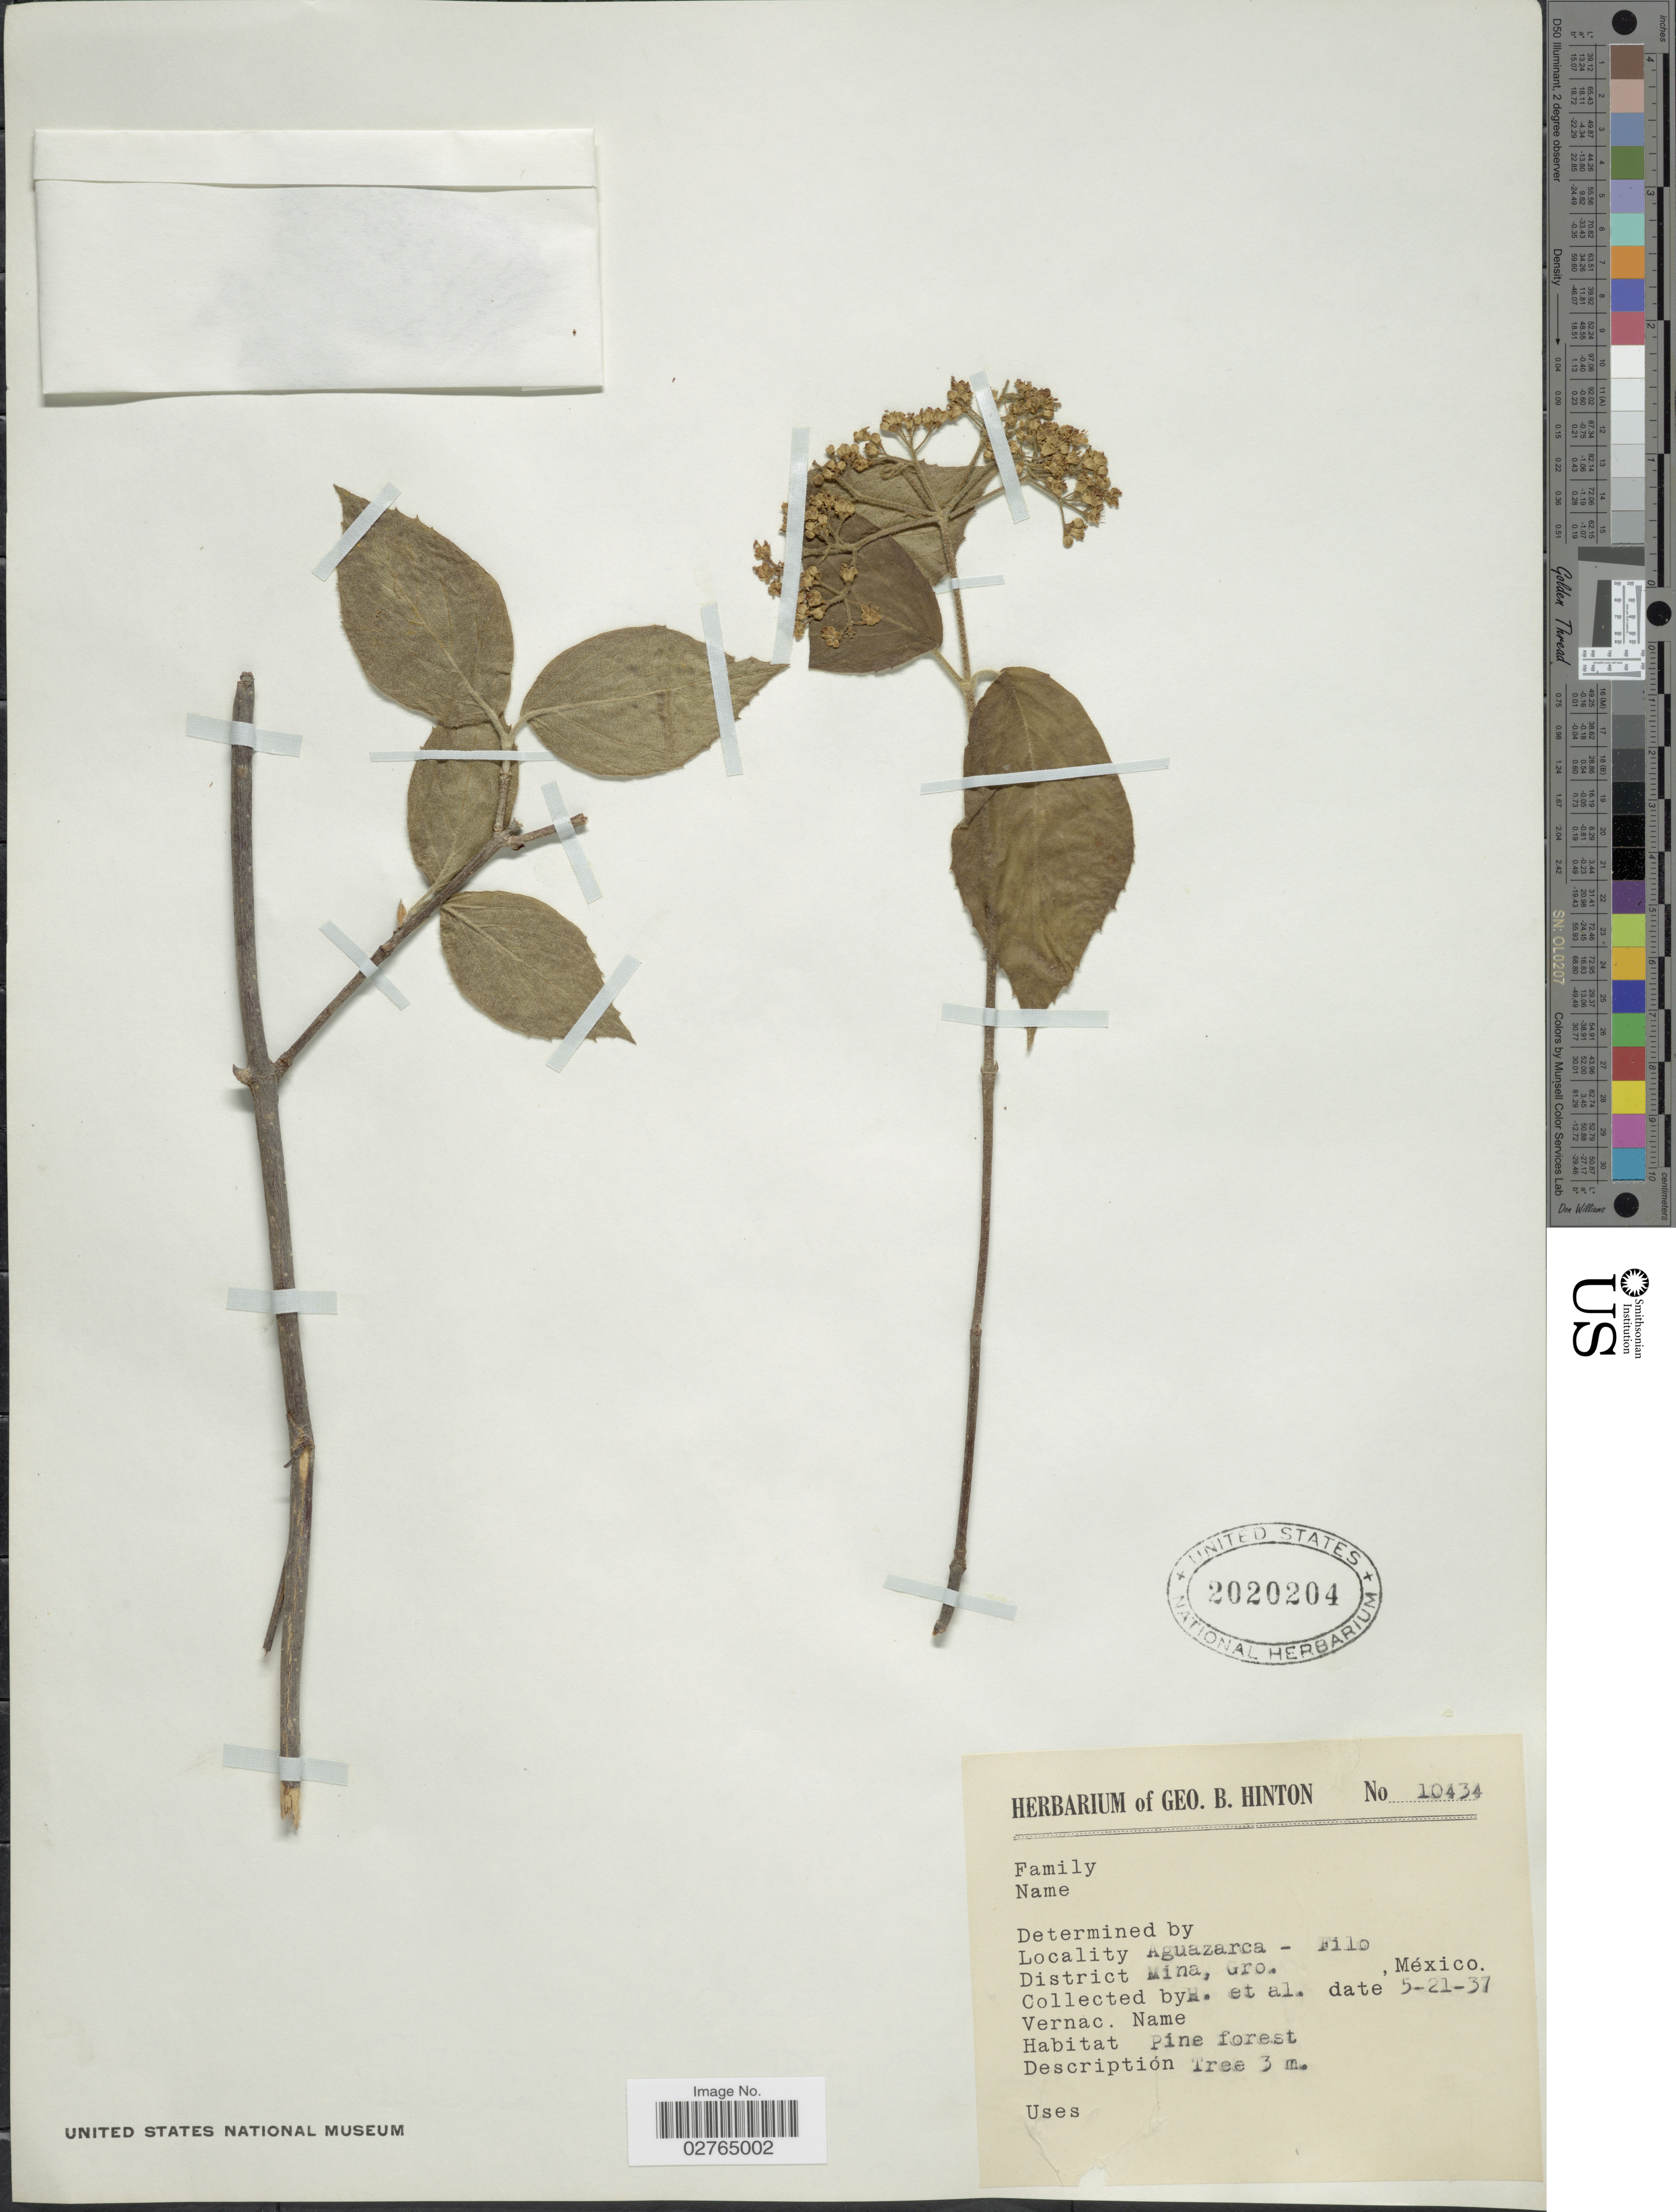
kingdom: Plantae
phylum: Tracheophyta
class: Magnoliopsida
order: Dipsacales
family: Viburnaceae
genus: Viburnum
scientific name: Viburnum sp.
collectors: G. B. Hinton & et al.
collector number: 10434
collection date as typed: Transcribed d/m/y: 21/5/37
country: Mexico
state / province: Guerrero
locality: Aguazarca - Filo. District Mina.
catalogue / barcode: US 2020204